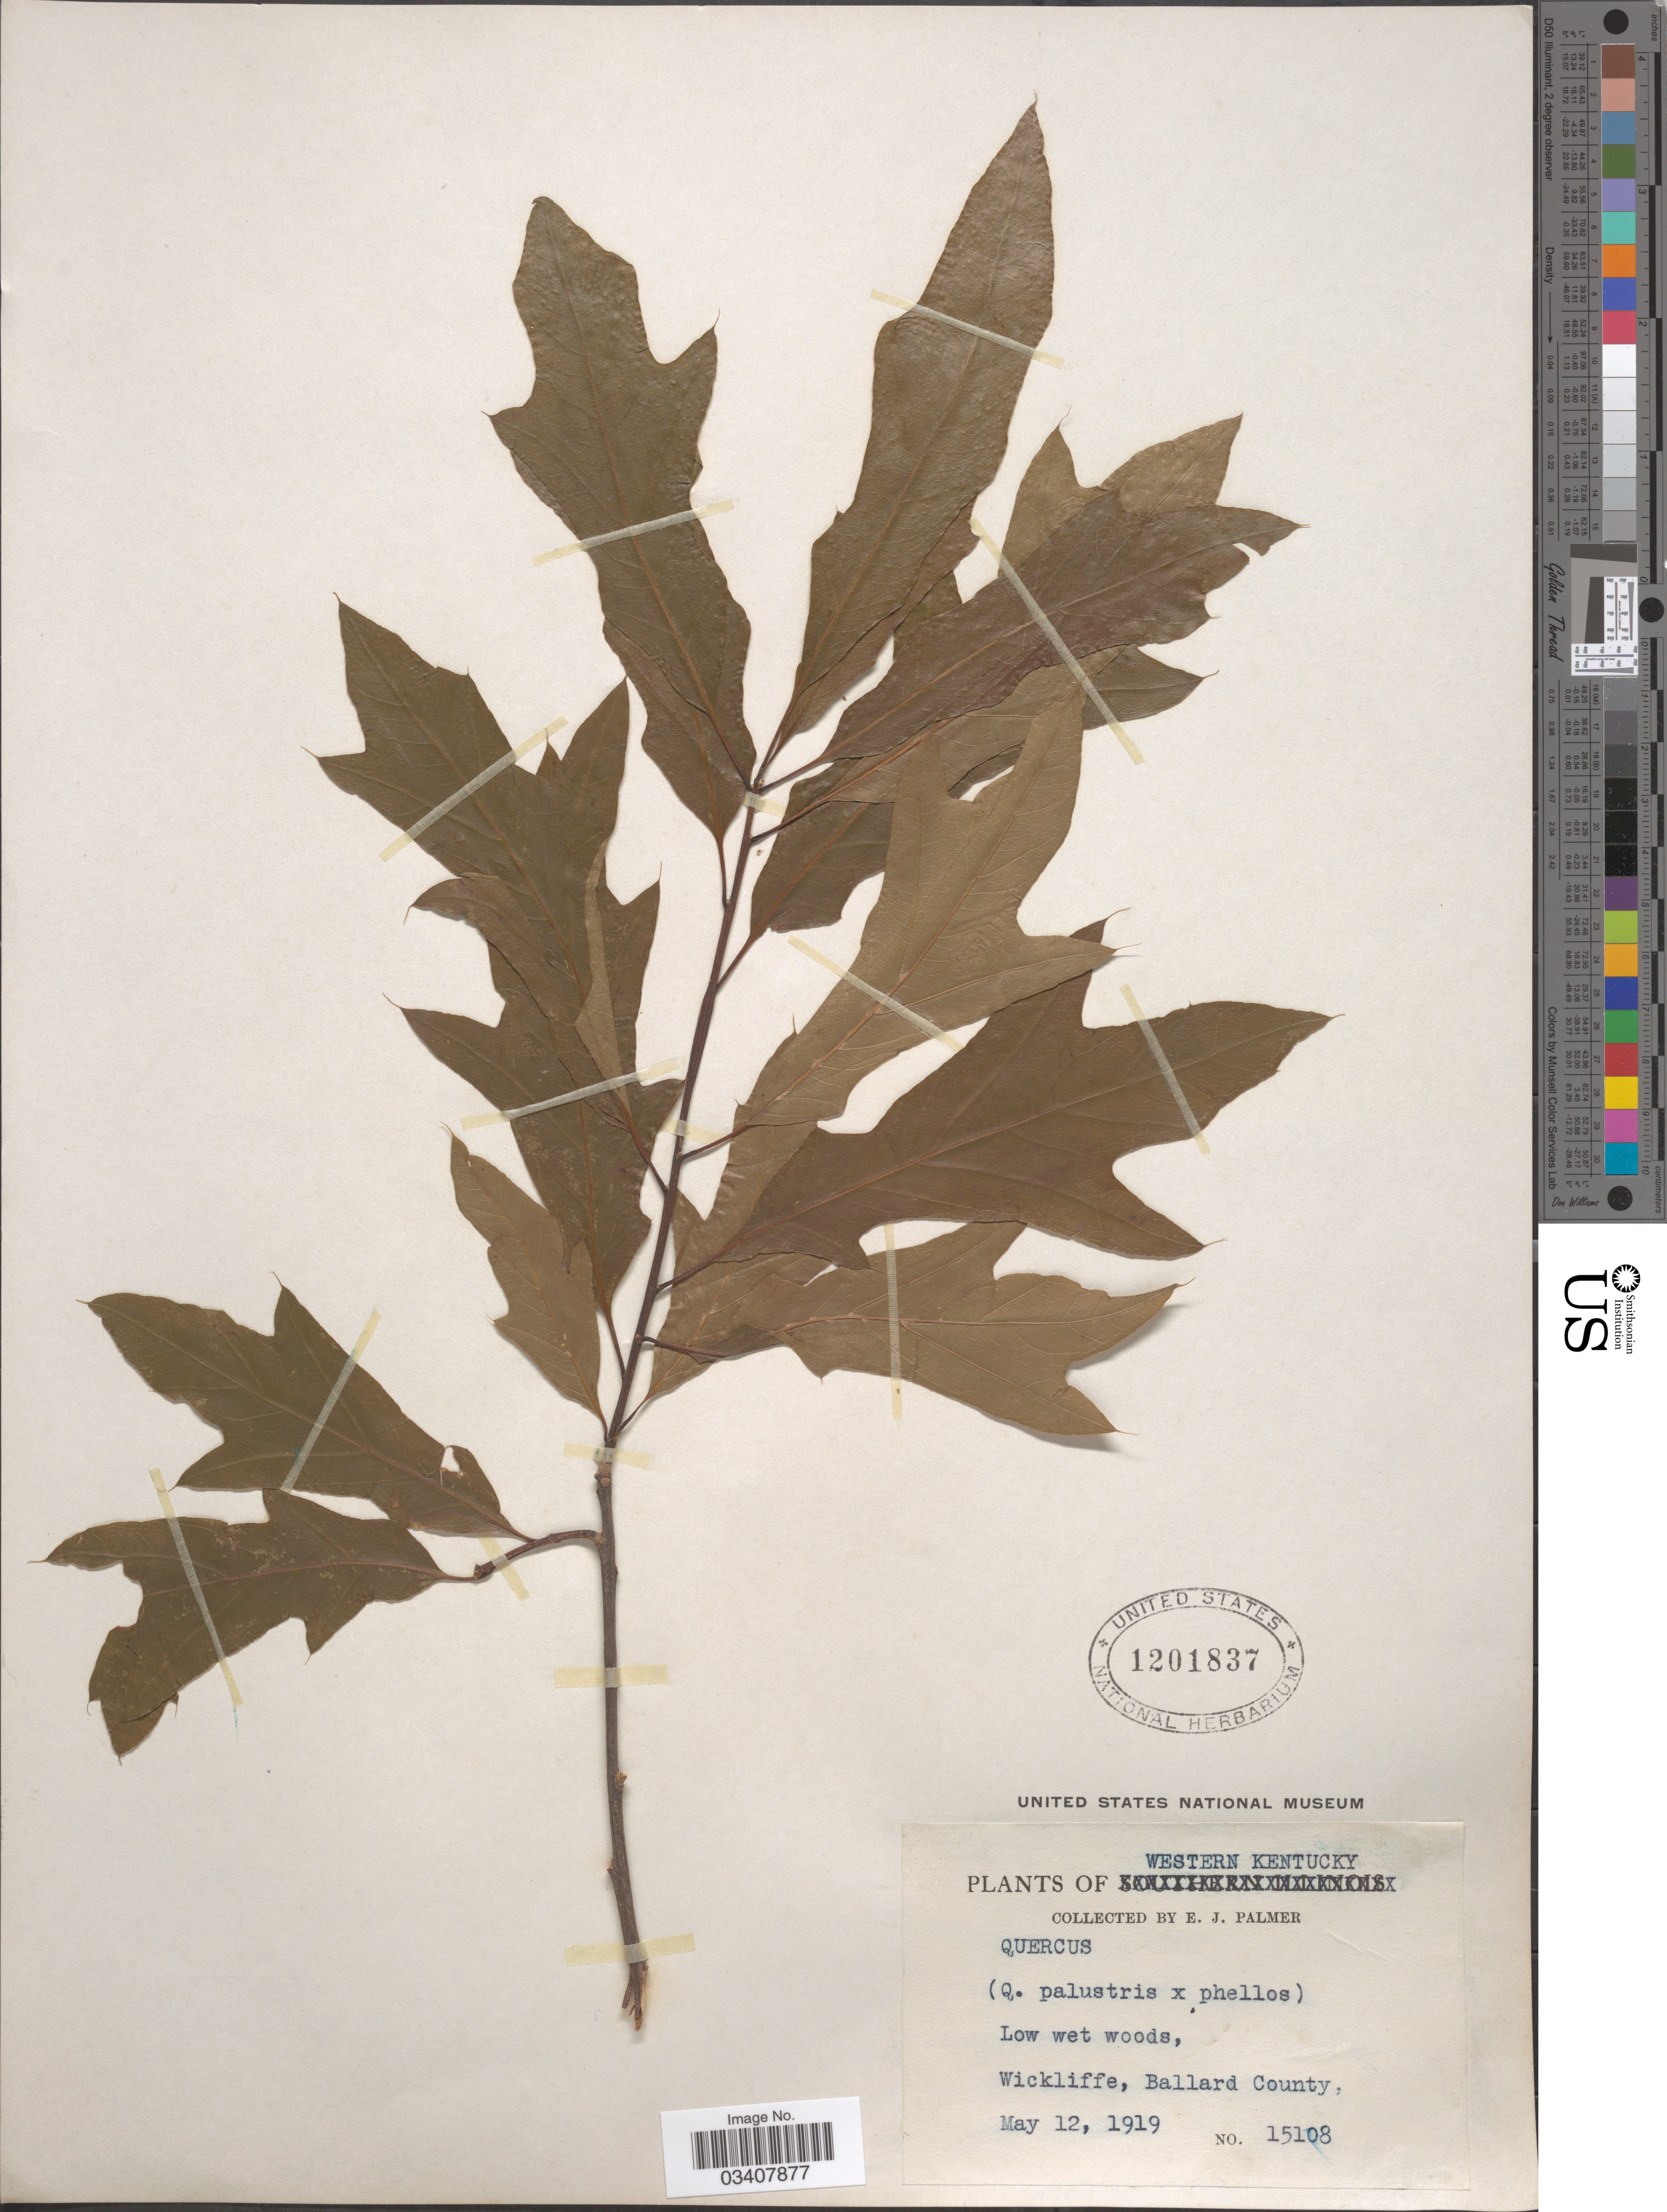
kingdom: Plantae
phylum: Tracheophyta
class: Magnoliopsida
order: Fagales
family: Fagaceae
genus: Quercus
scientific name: Quercus palustris x Q. phellos L.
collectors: E. J. Palmer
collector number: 15108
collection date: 1919-05-12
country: United States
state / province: Kentucky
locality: Western Kentucky. Low wet woods, Wickliffe, Ballard County.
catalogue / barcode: US 1201837